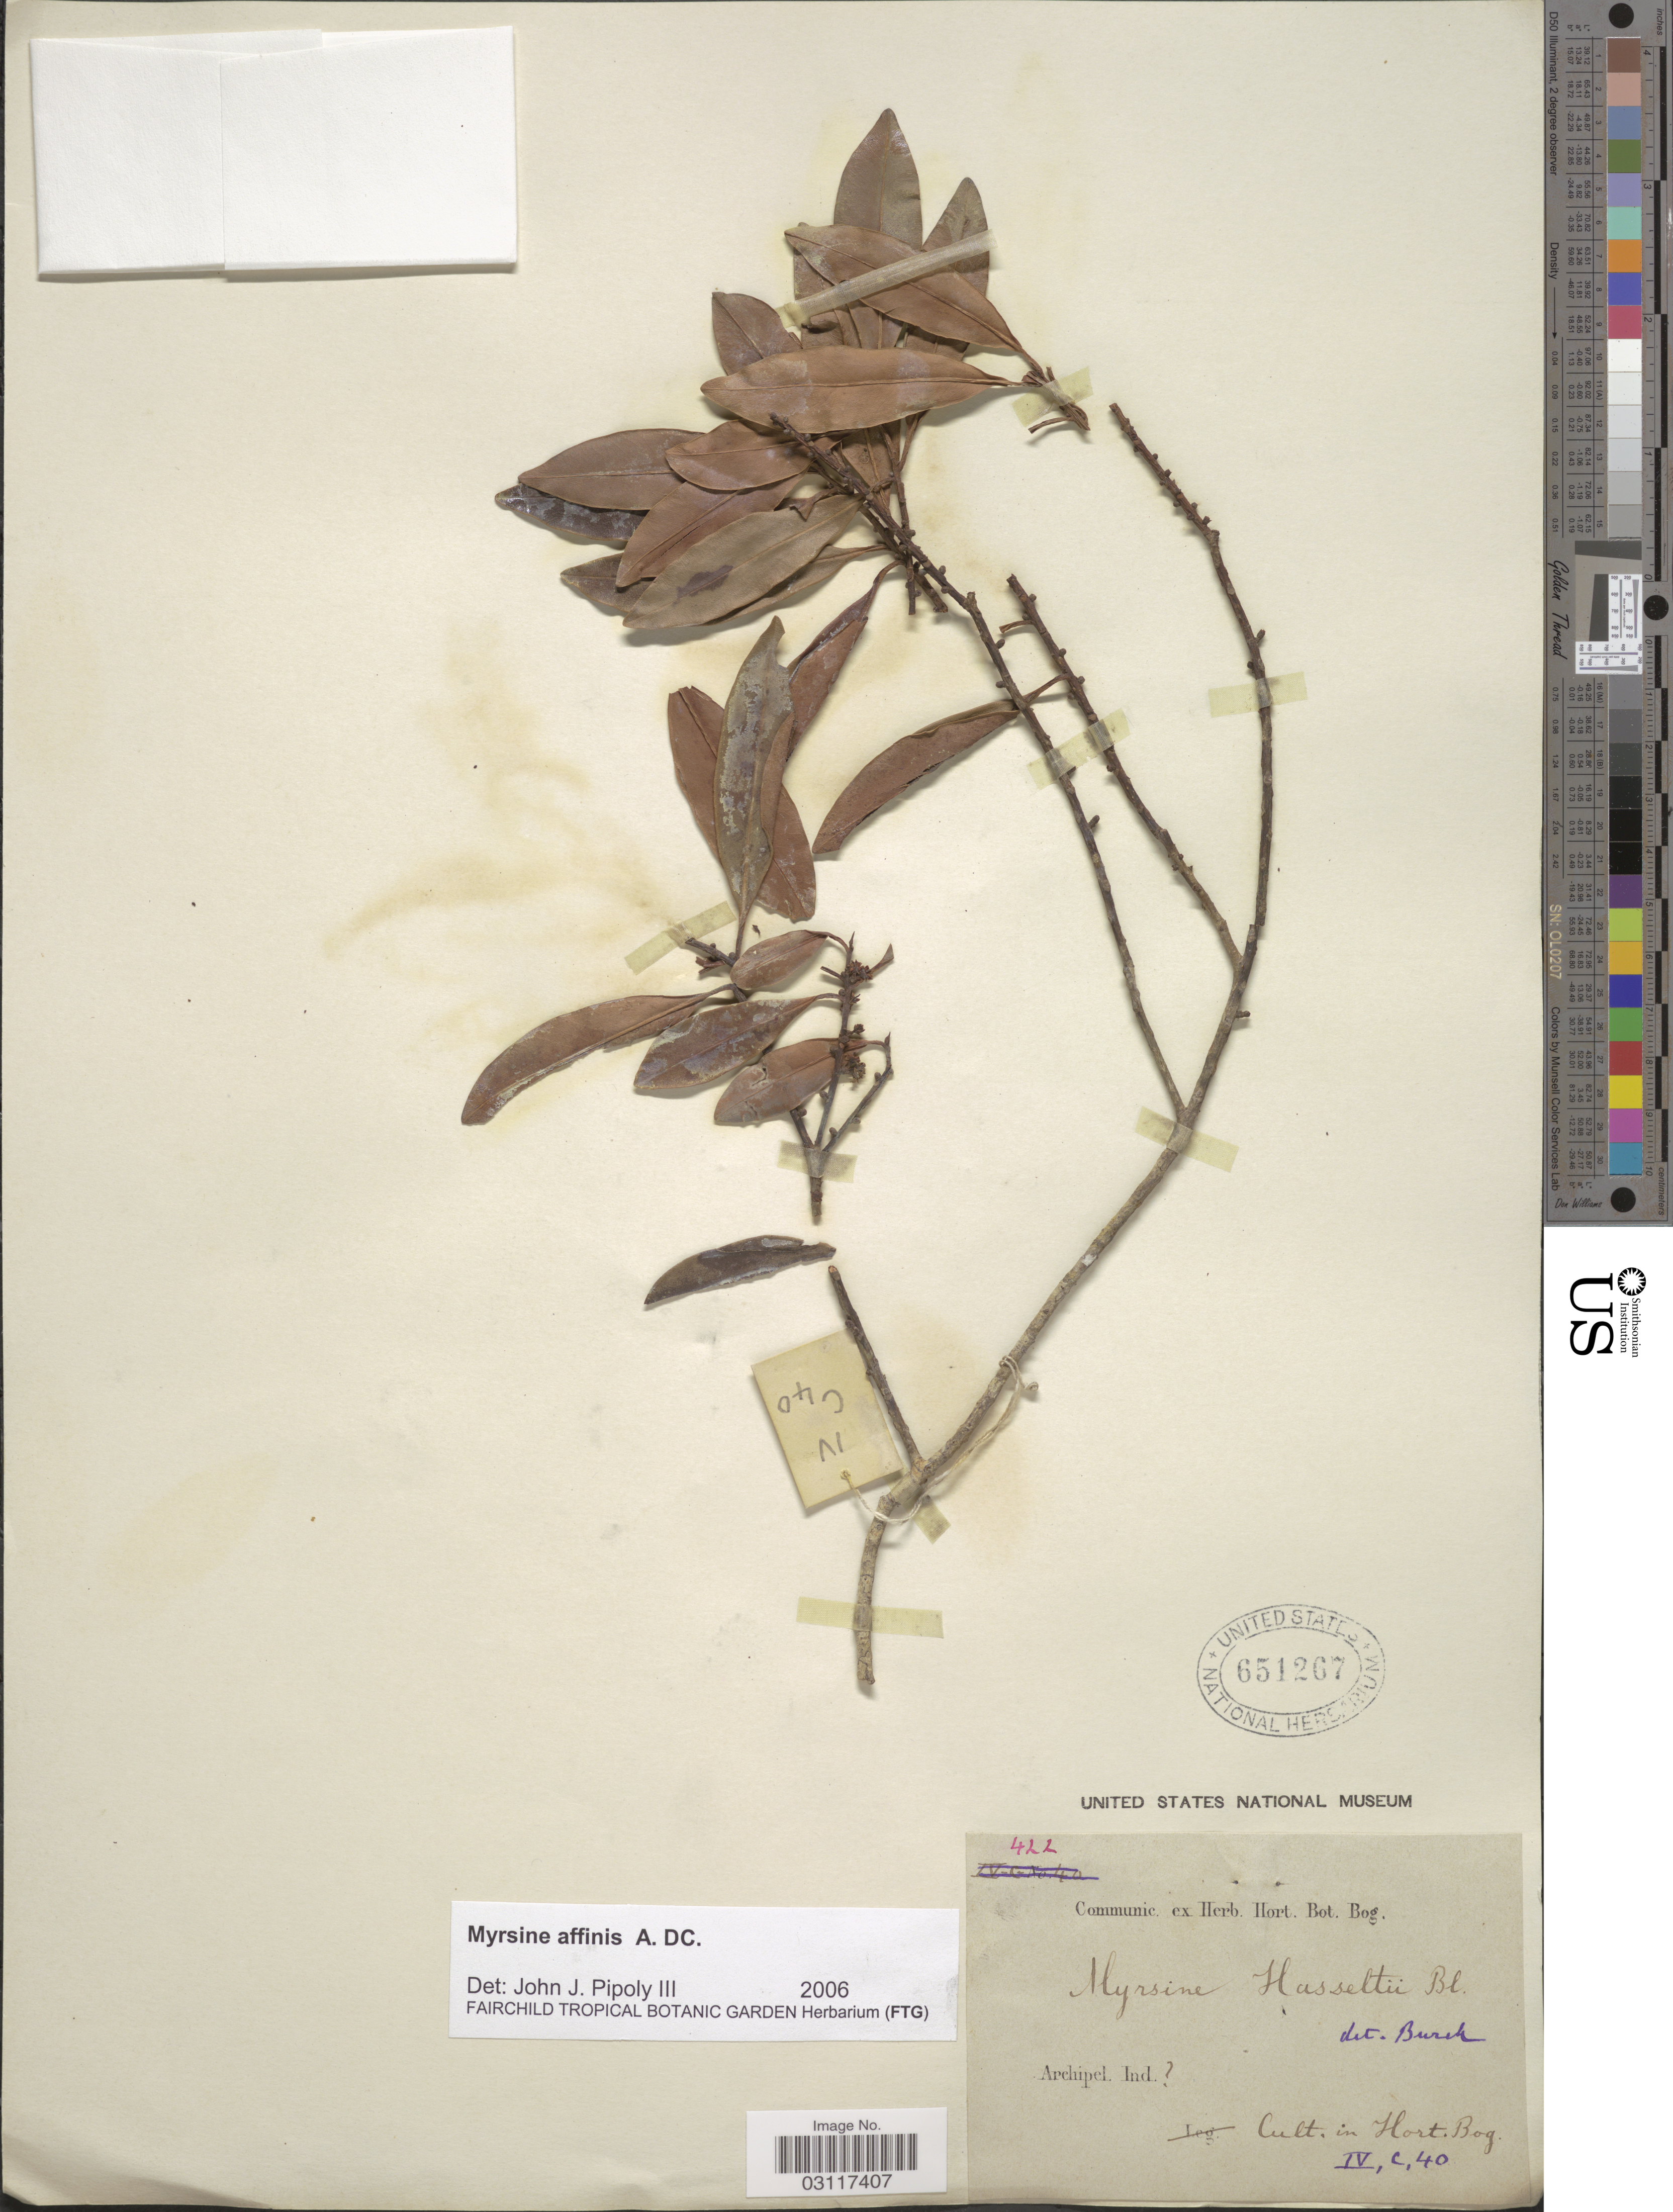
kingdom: Plantae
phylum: Tracheophyta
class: Magnoliopsida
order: Ericales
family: Primulaceae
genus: Myrsine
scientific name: Myrsine affinis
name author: A. DC.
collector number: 422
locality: Archipel, Ind., Cult. in Hort. Bog. IV, C, 40.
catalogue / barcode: US 651267